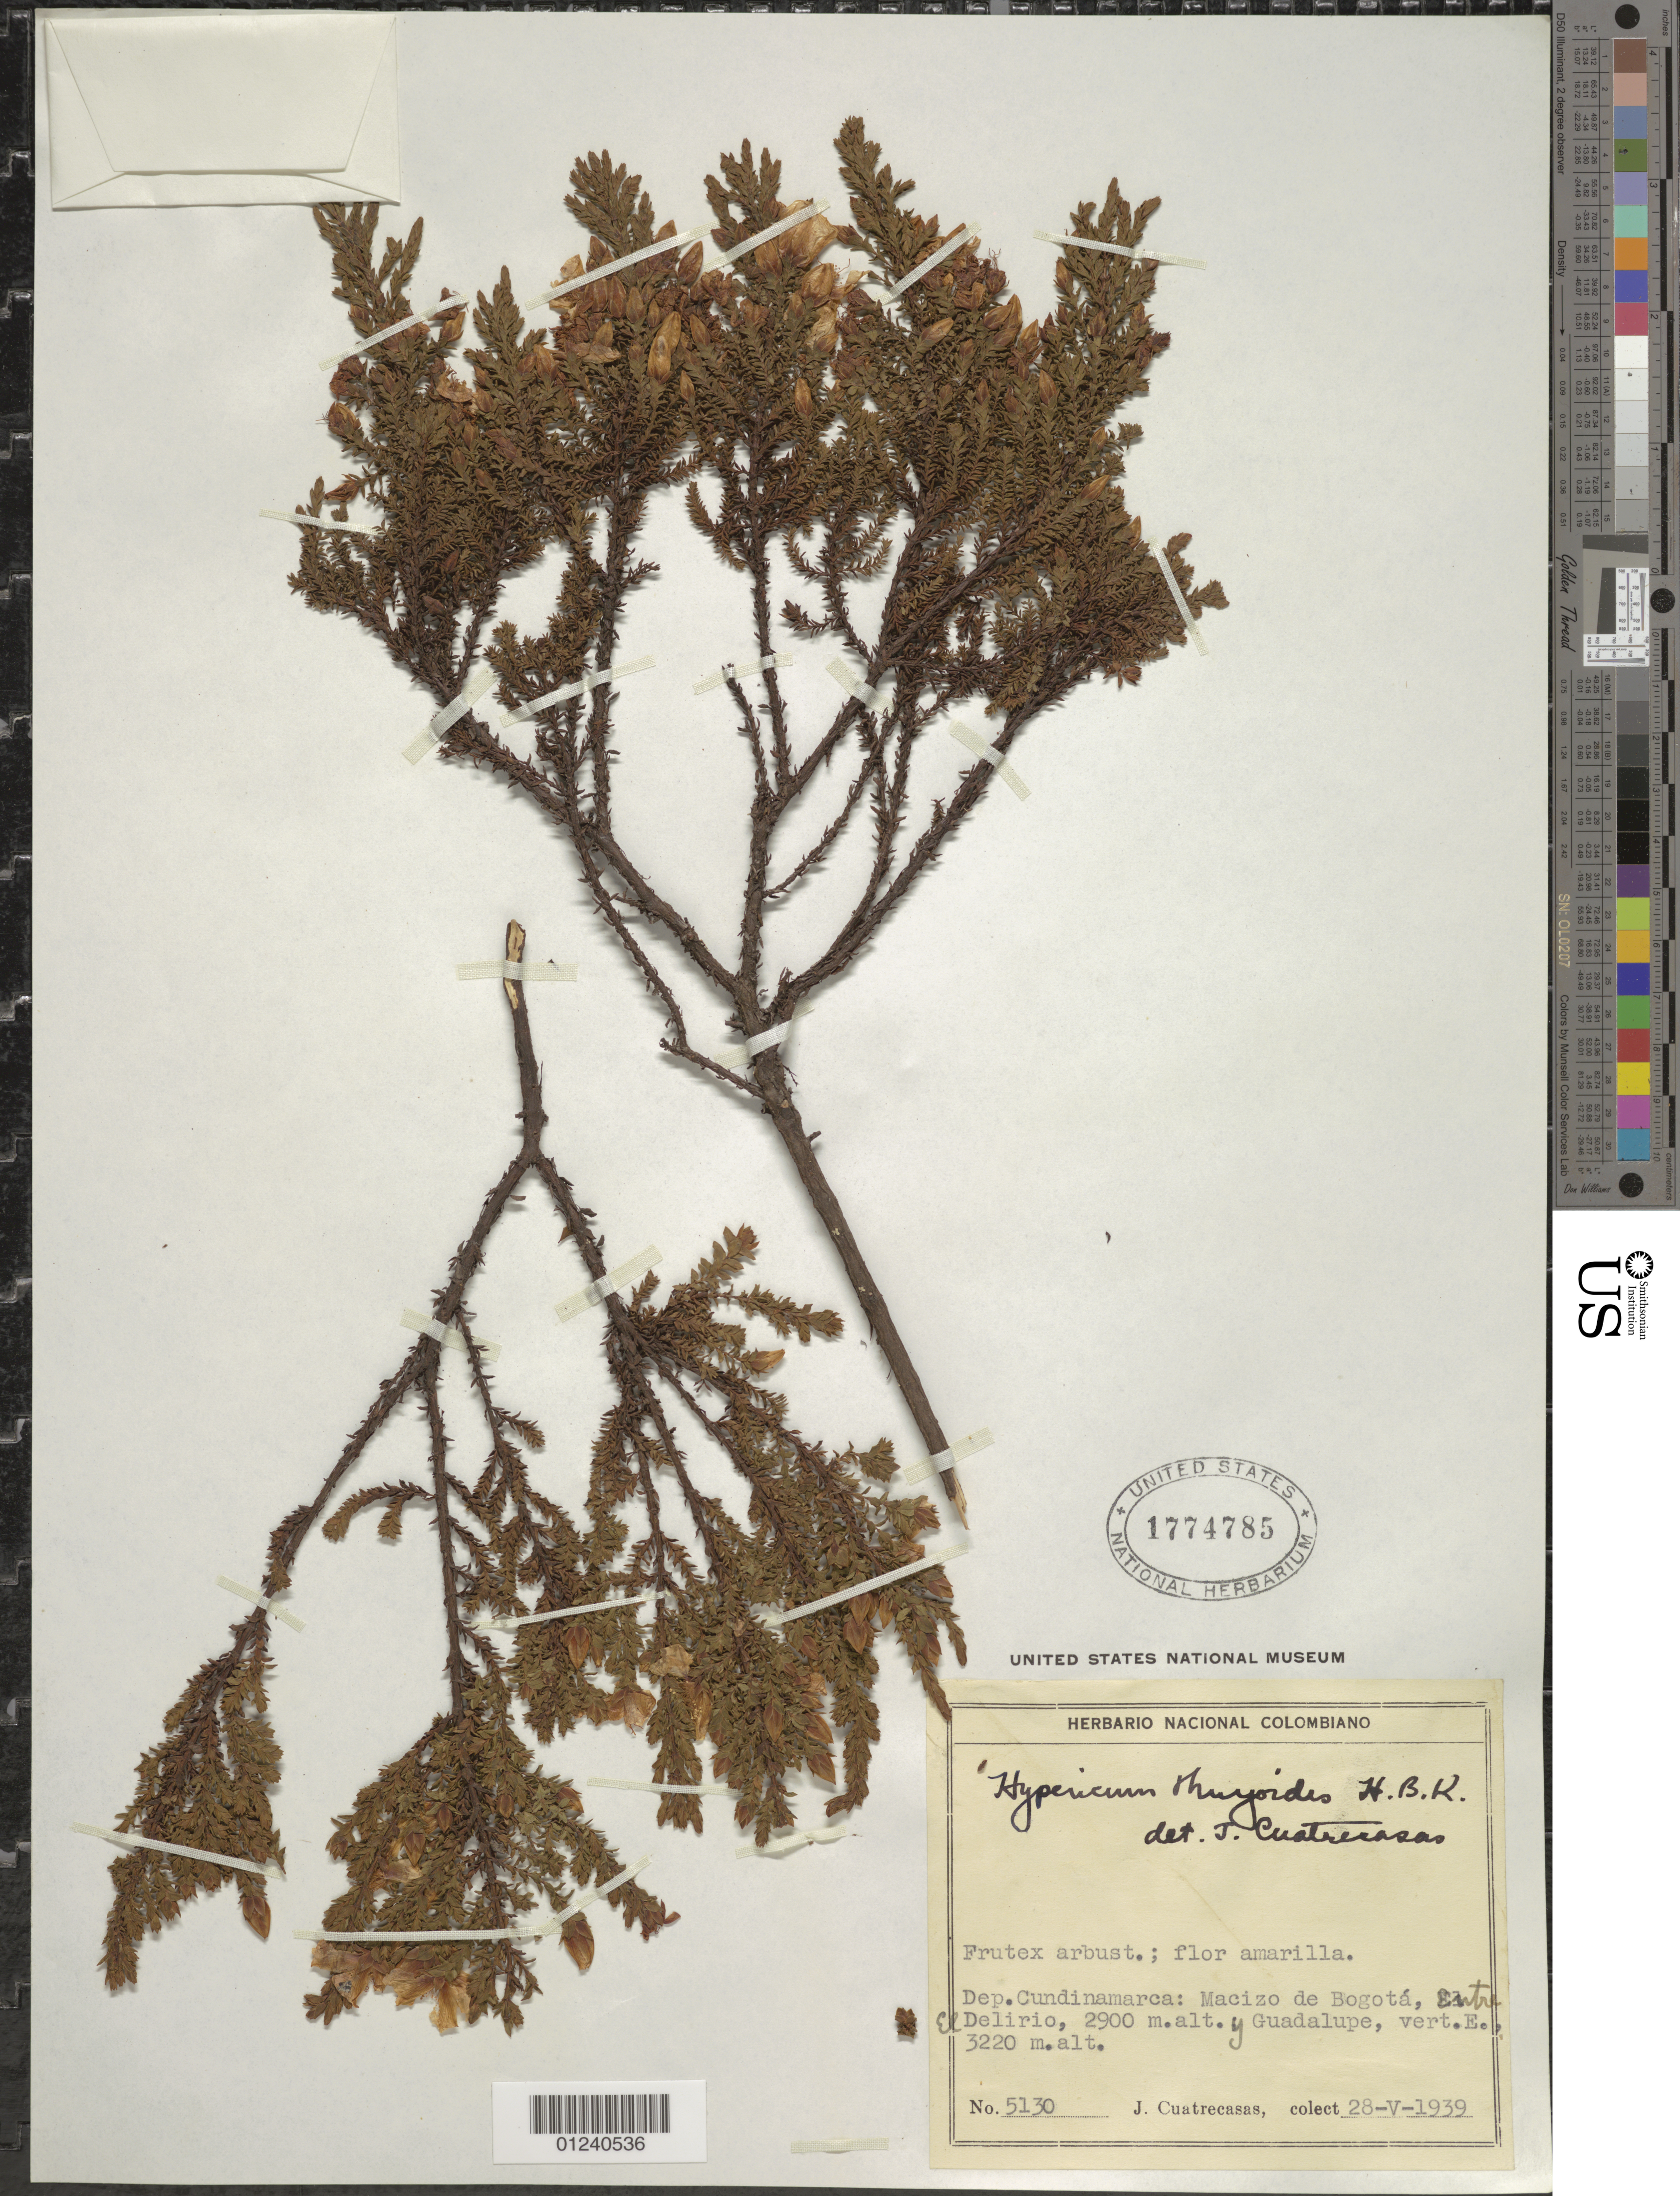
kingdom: Plantae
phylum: Tracheophyta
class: Magnoliopsida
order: Malpighiales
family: Hypericaceae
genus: Hypericum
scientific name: Hypericum thuyoides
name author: Kunth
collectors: J. Cuatrecasas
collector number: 51330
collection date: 1939-05-28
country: Colombia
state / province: Cundinamarca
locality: Macizo de Bogotá, entre El Delirio (2900 m) y Guadalupe, vert. E. (3220 m).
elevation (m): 2900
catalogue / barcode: US 1774785